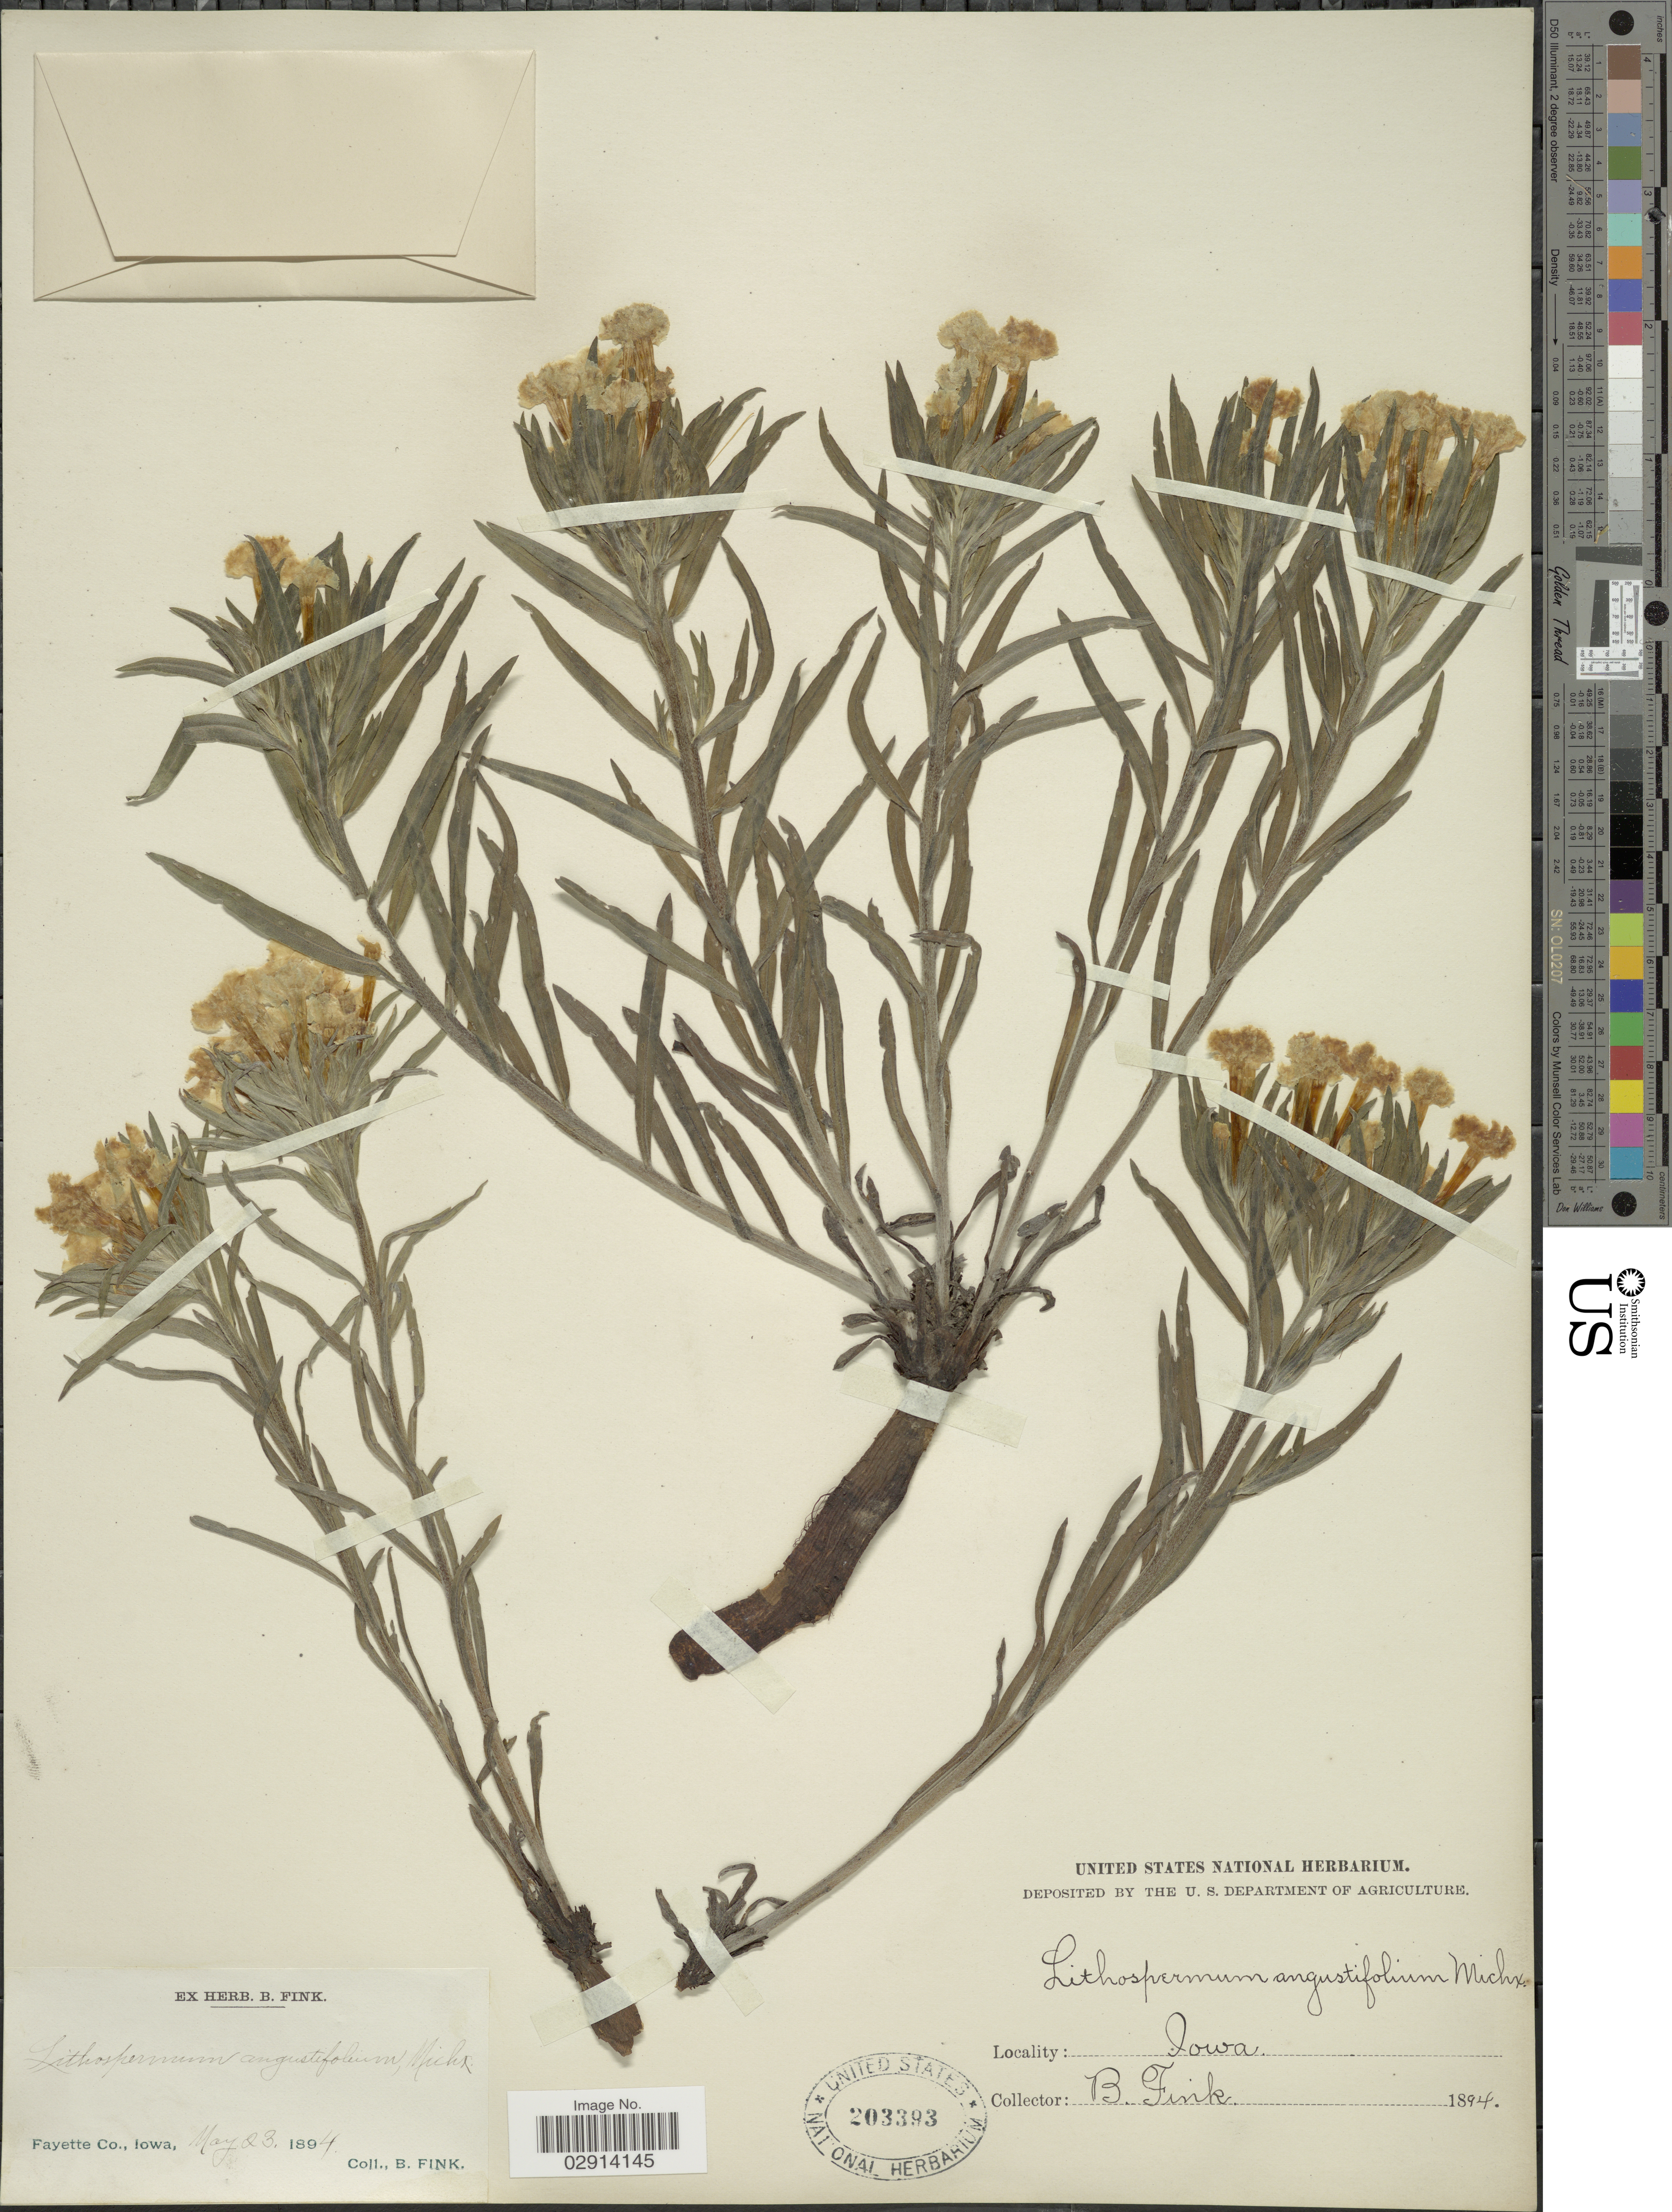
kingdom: Plantae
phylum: Tracheophyta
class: Magnoliopsida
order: Boraginales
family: Boraginaceae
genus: Lithospermum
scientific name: Lithospermum incisum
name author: Lehm.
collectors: B. Fink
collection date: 1894-05-23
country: United States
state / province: Iowa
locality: Fayette Co.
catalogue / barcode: US 203393